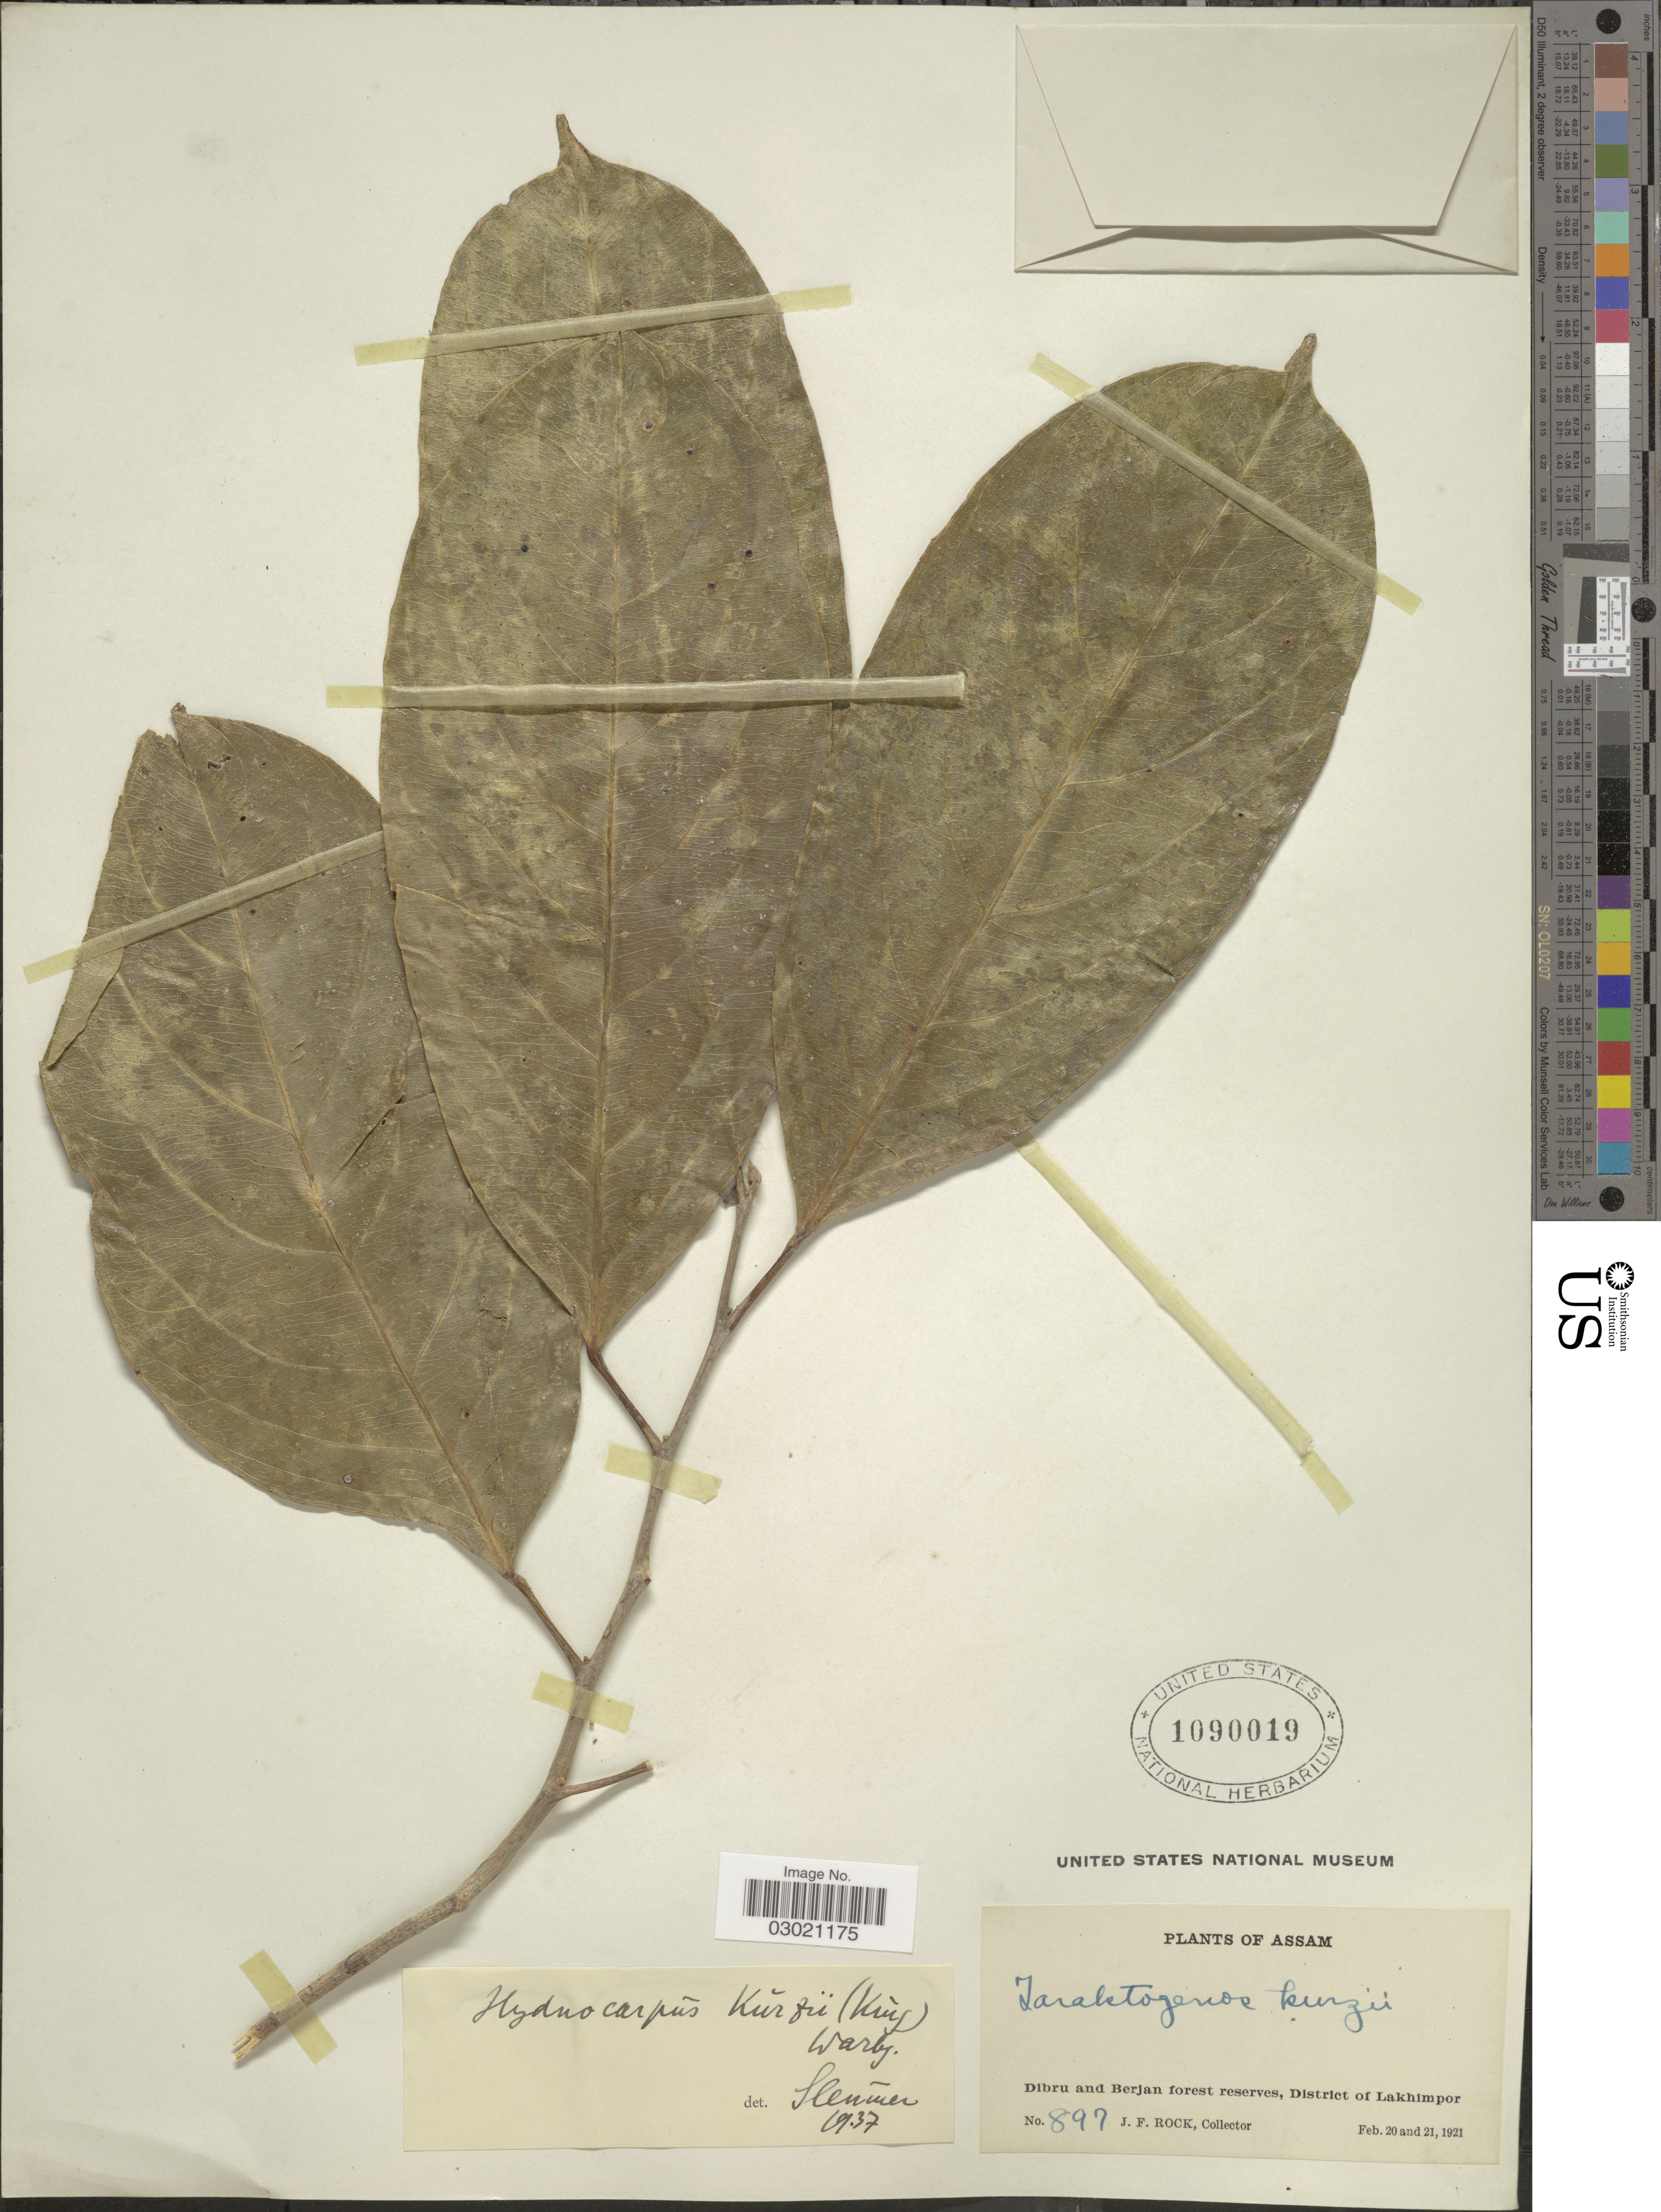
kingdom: Plantae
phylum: Tracheophyta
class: Magnoliopsida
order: Malpighiales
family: Achariaceae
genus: Hydnocarpus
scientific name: Hydnocarpus kurzii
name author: (King) Warb.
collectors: J. Rock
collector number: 897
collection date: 1921-02-20/1921-02-21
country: India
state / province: Assam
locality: Dibru and Berjan forest reserves, District of Lakhimpor.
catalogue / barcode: US 1090019